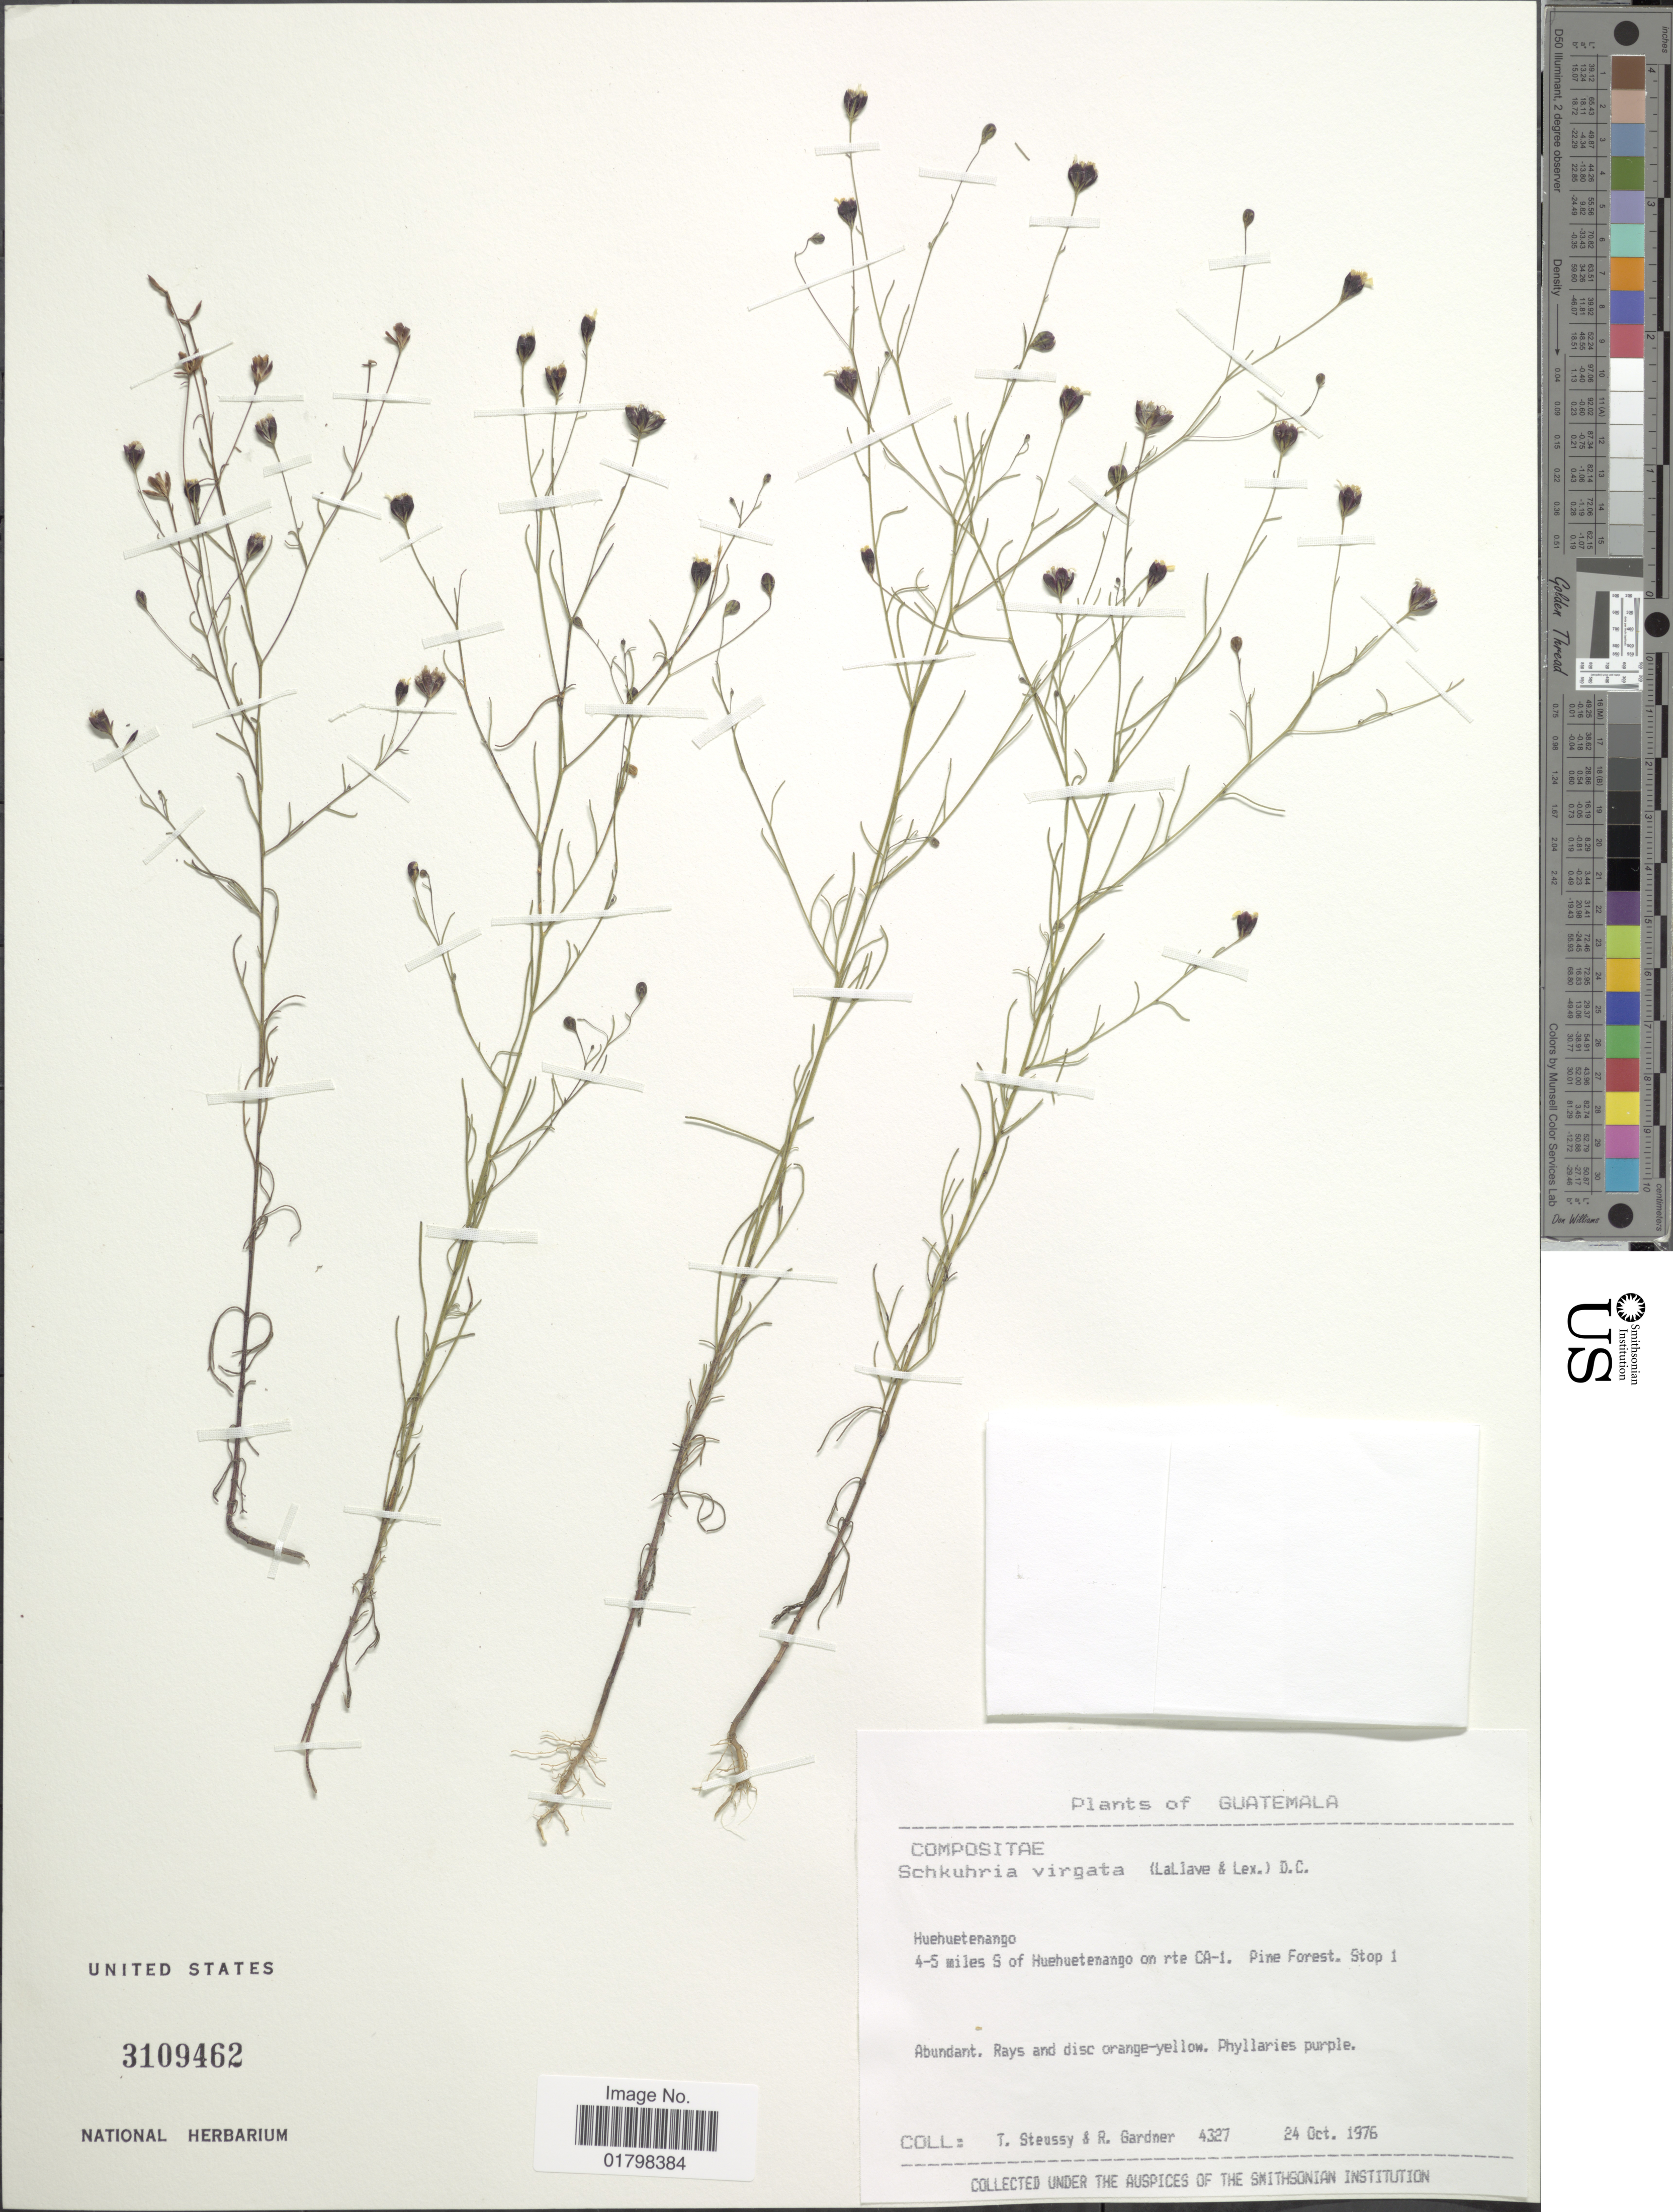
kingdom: Plantae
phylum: Tracheophyta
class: Magnoliopsida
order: Asterales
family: Asteraceae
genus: Schkuhria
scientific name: Schkuhria pinnata var. virgata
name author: (La Llave ex La Llave) Heiser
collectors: T. Steussy & R. C. Gardner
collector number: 4327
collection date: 1976-10-24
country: Guatemala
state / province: Huehuetenango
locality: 4-5 miles S of Huehuetenango on rte CA-1, pine forest. Stop 1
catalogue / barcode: US 3109462